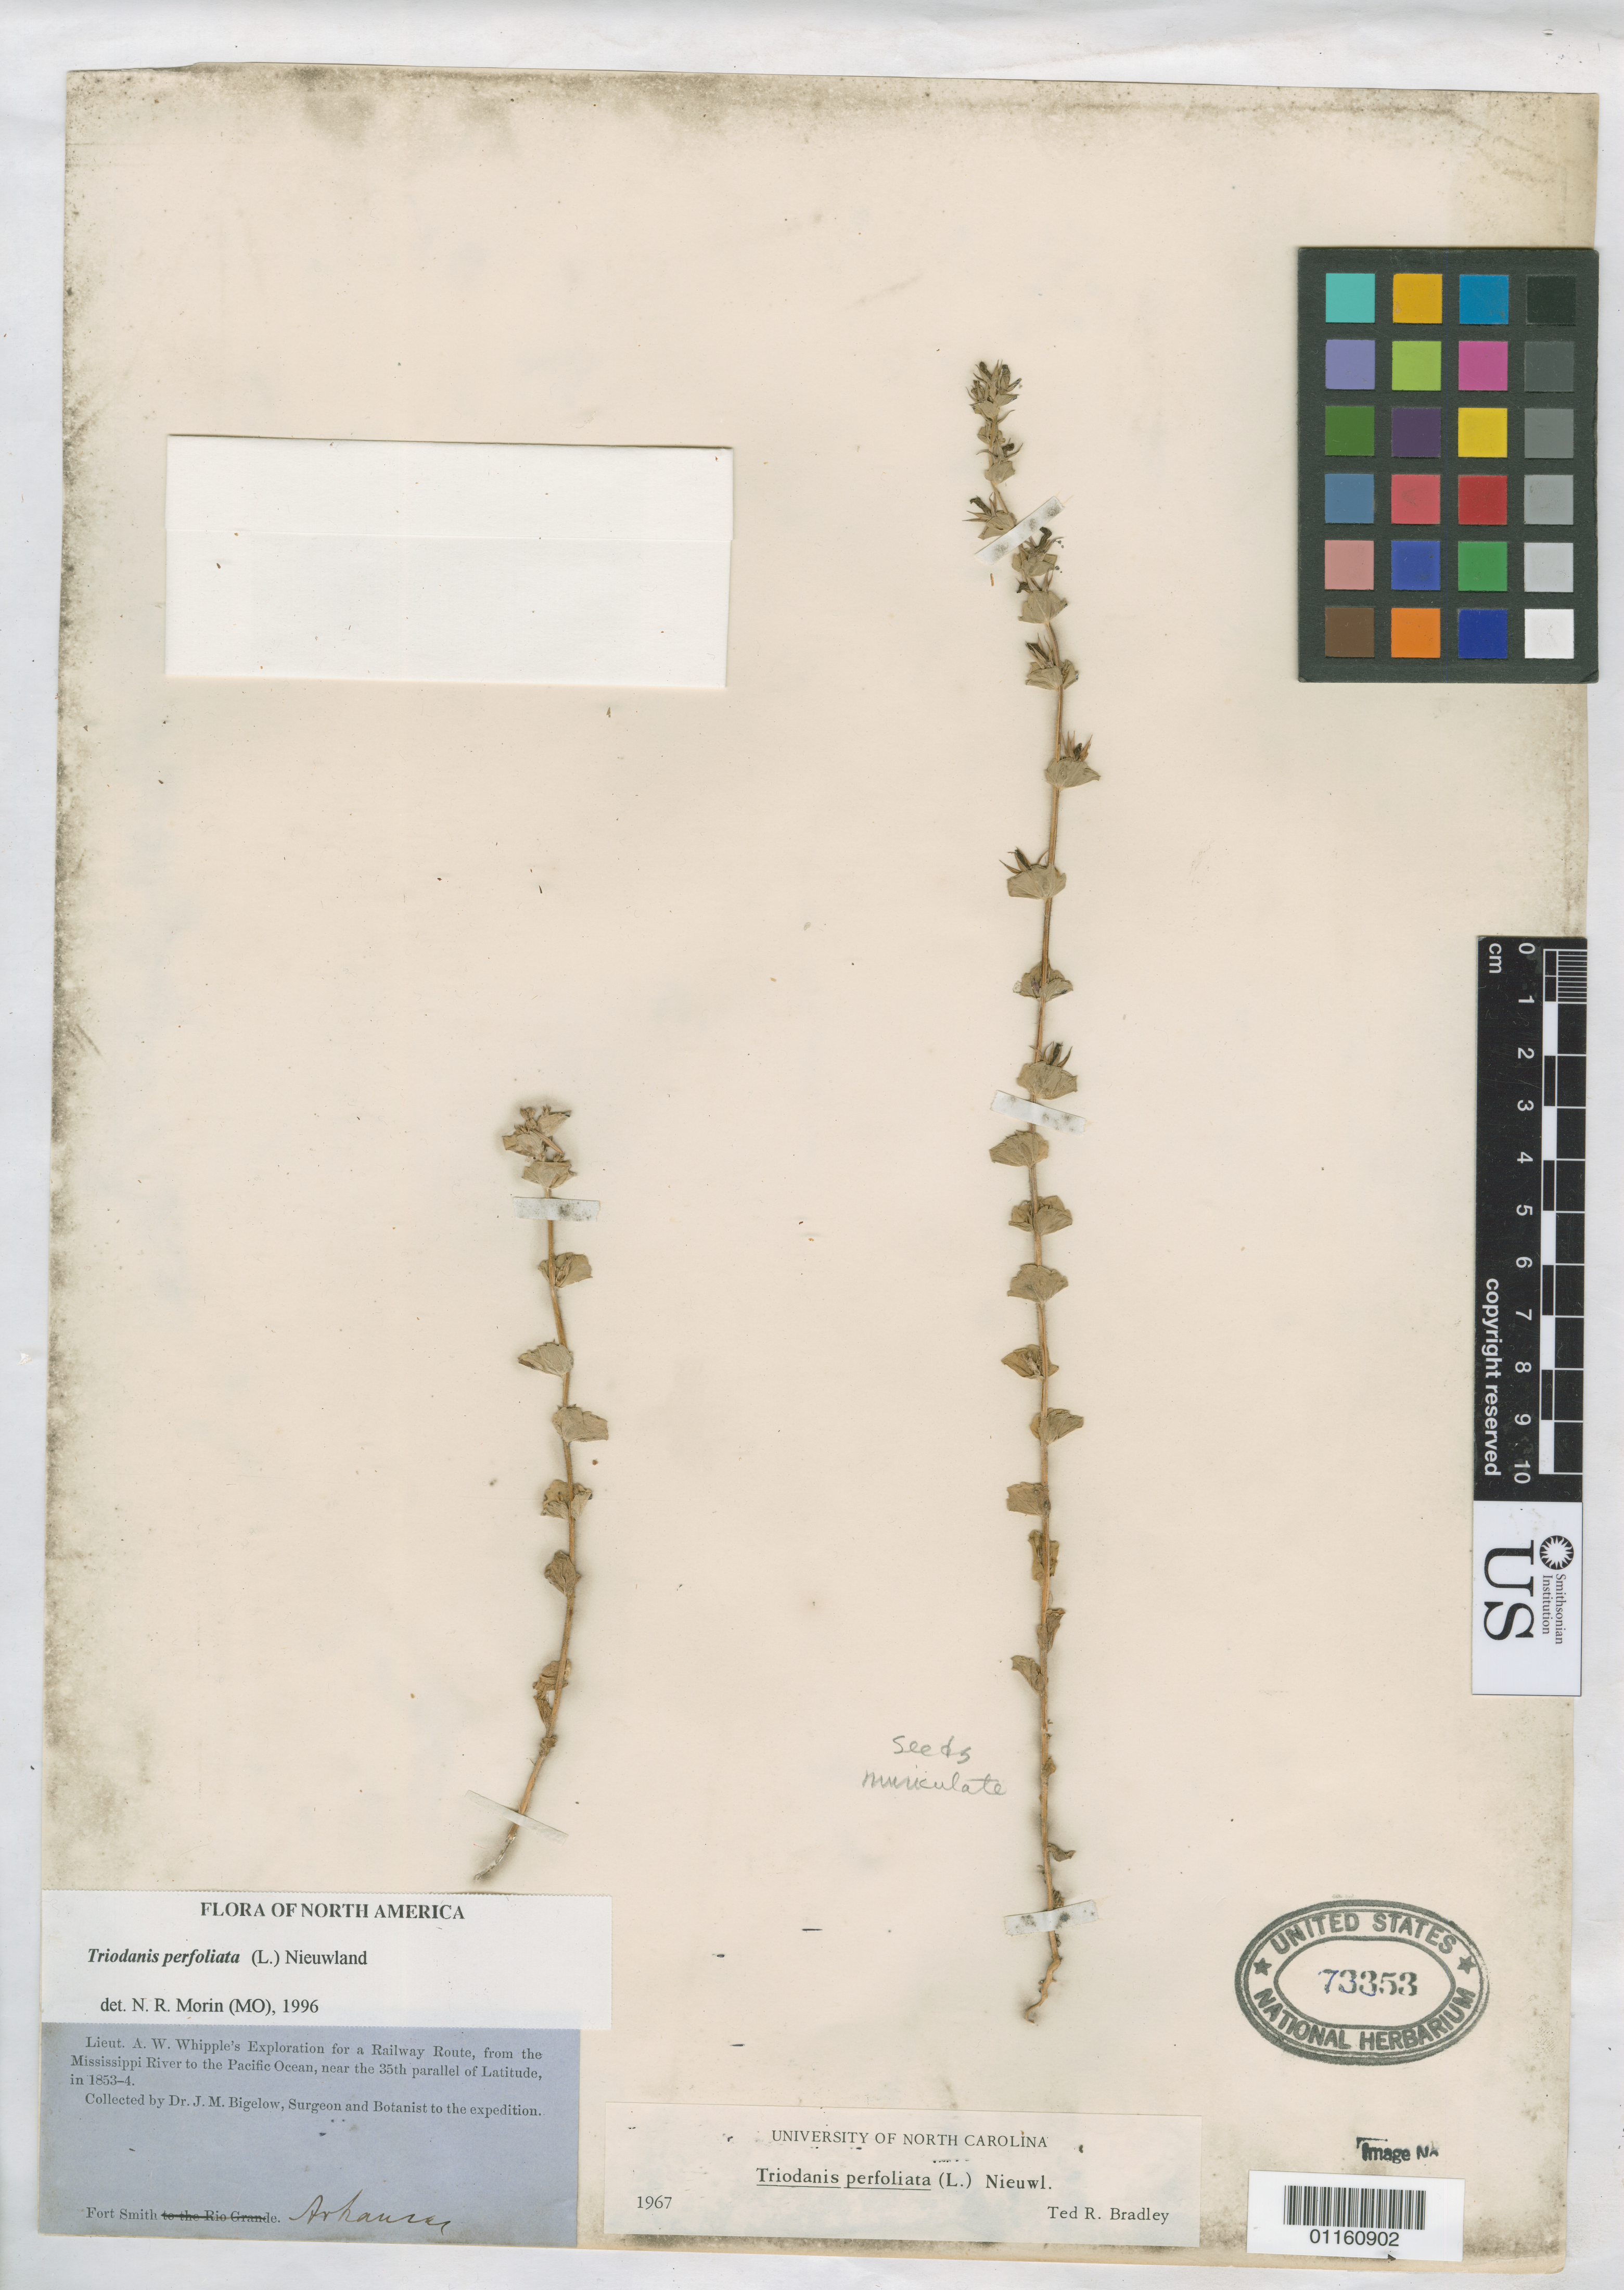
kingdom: Plantae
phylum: Tracheophyta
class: Magnoliopsida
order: Asterales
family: Campanulaceae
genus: Triodanis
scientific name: Triodanis perfoliata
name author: (L.) Nieuwl.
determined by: Morin, N. R., (ASC)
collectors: J. M. Bigelow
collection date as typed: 1853 to -- --- 1854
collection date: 1853/1854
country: United States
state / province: Arkansas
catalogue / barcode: US 73353